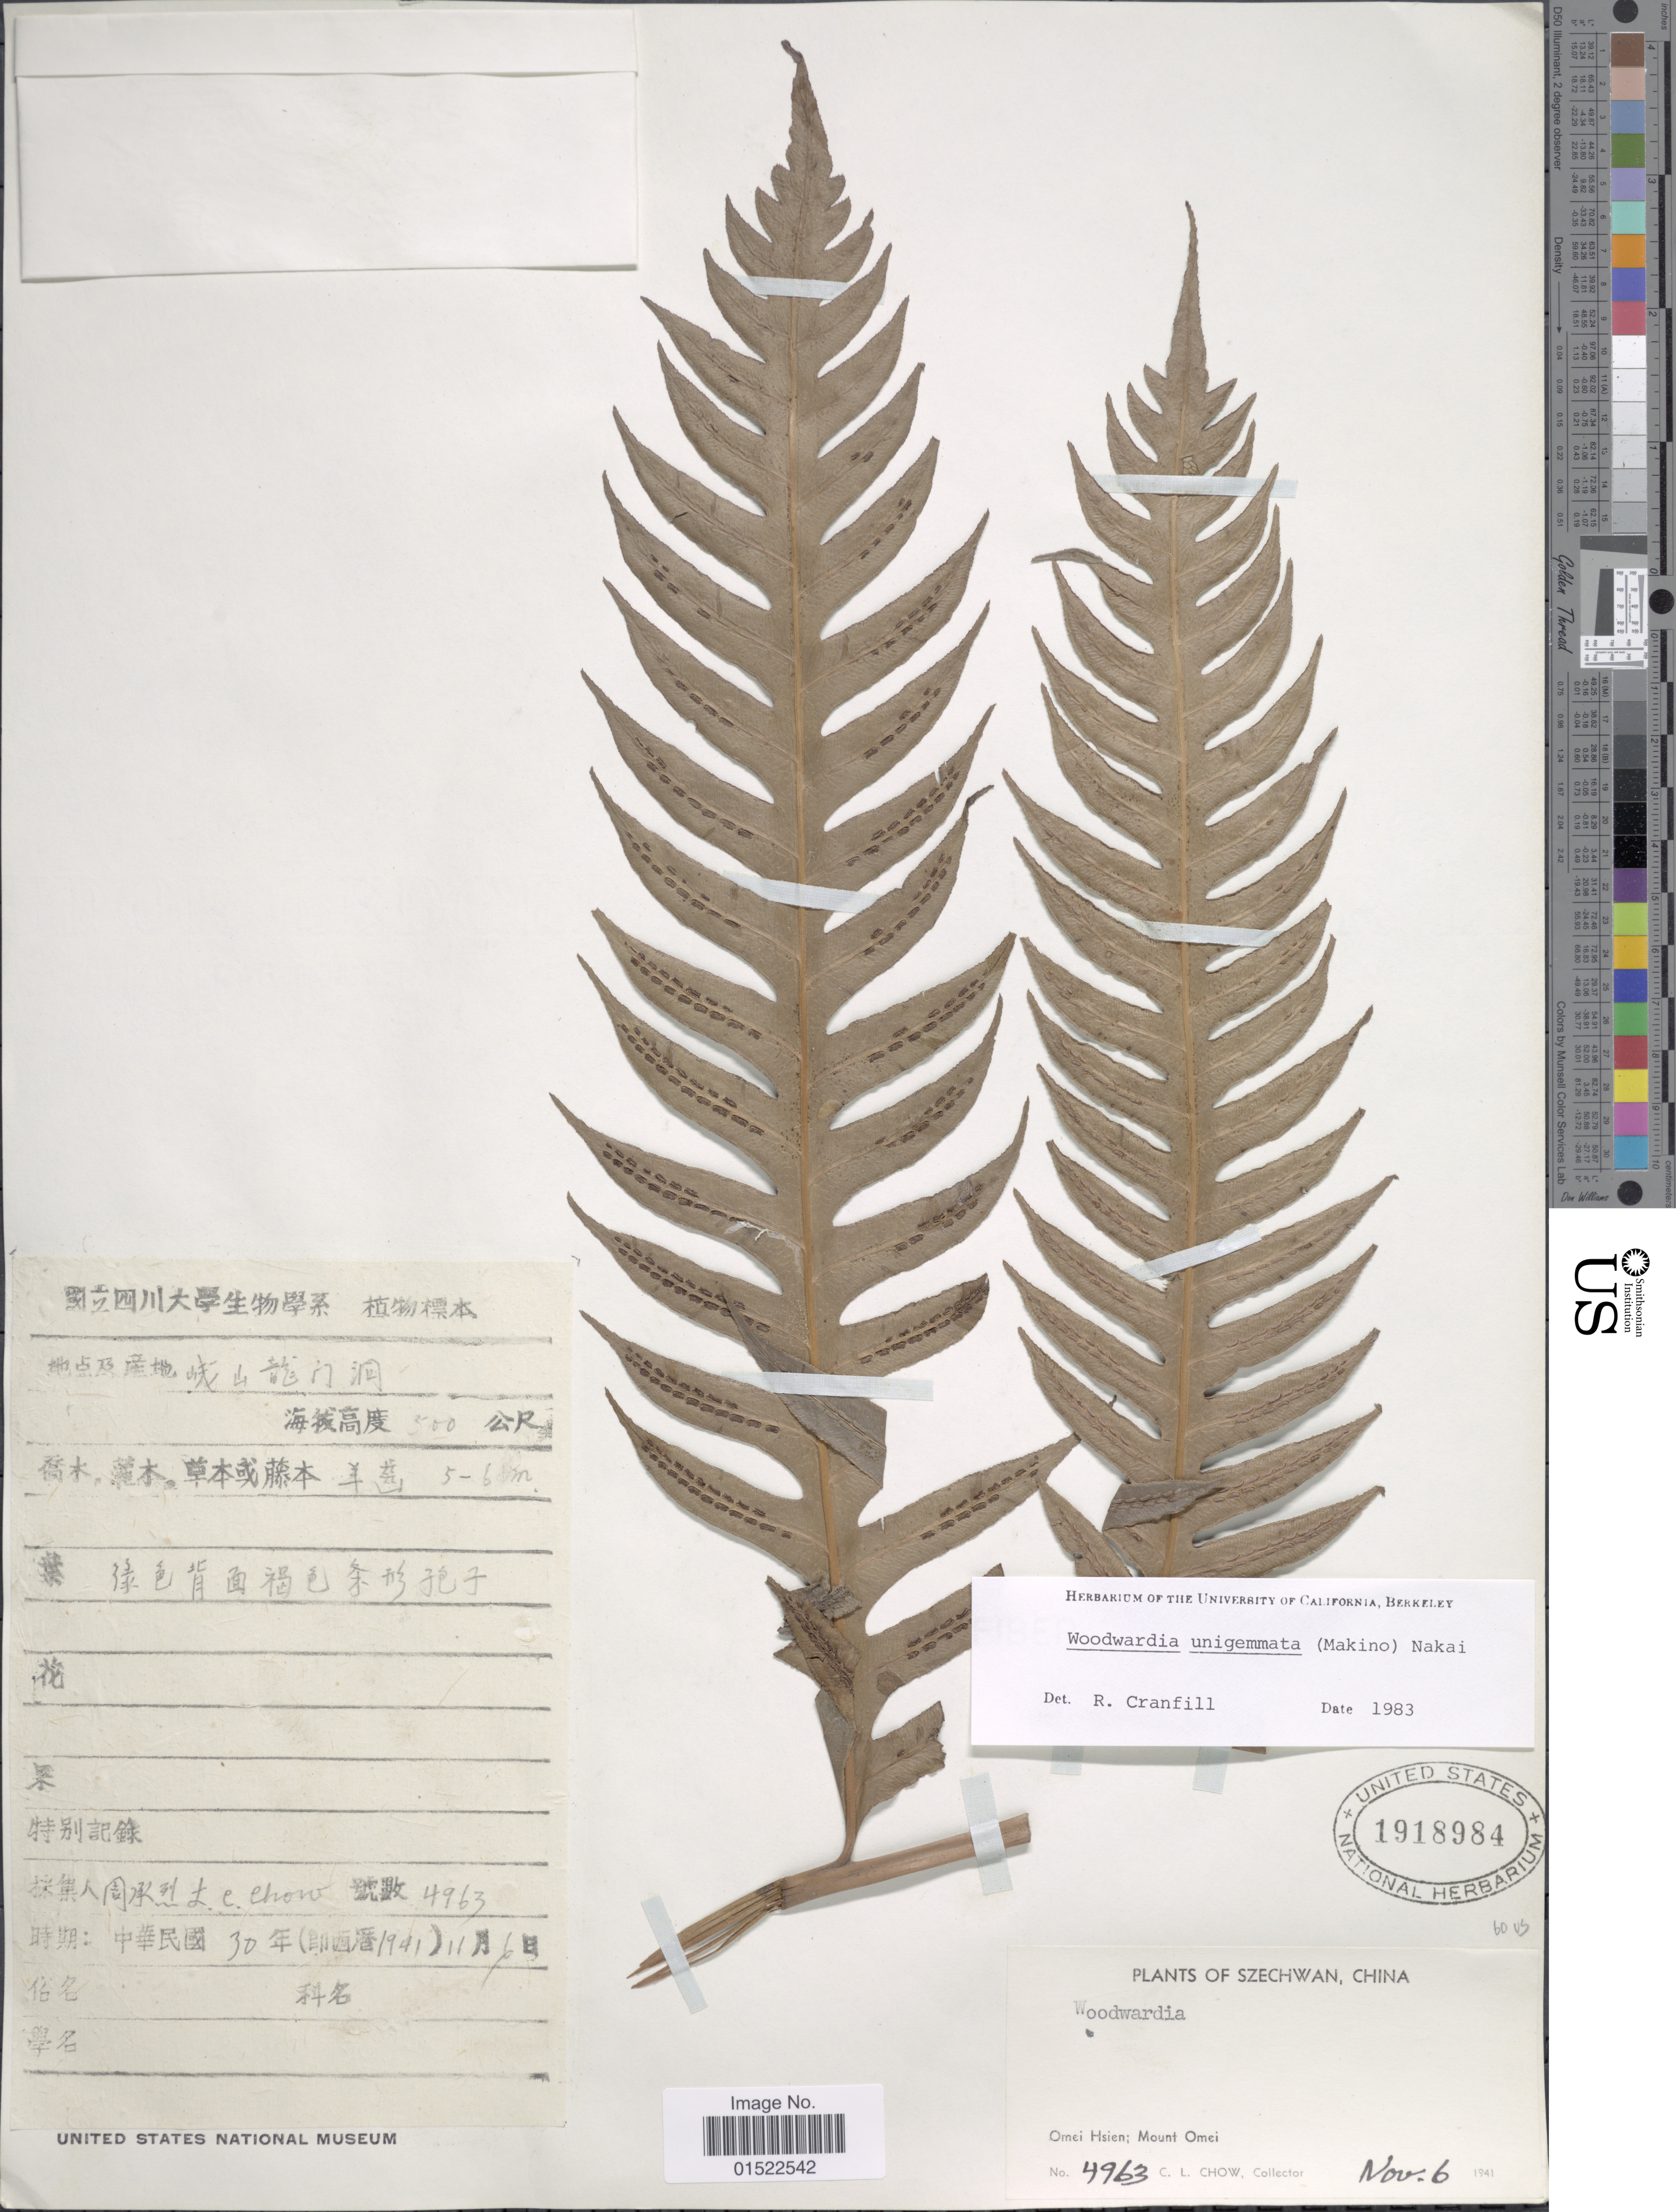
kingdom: Plantae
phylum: Tracheophyta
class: Polypodiopsida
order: Polypodiales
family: Blechnaceae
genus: Woodwardia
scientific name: Woodwardia unigemmata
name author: (Makino) Nakai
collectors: C. Chow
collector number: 4963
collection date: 1941-11-06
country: China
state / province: Sichuan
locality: Szechwan, Omei Hsien: Mount Omei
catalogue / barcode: US 1918984